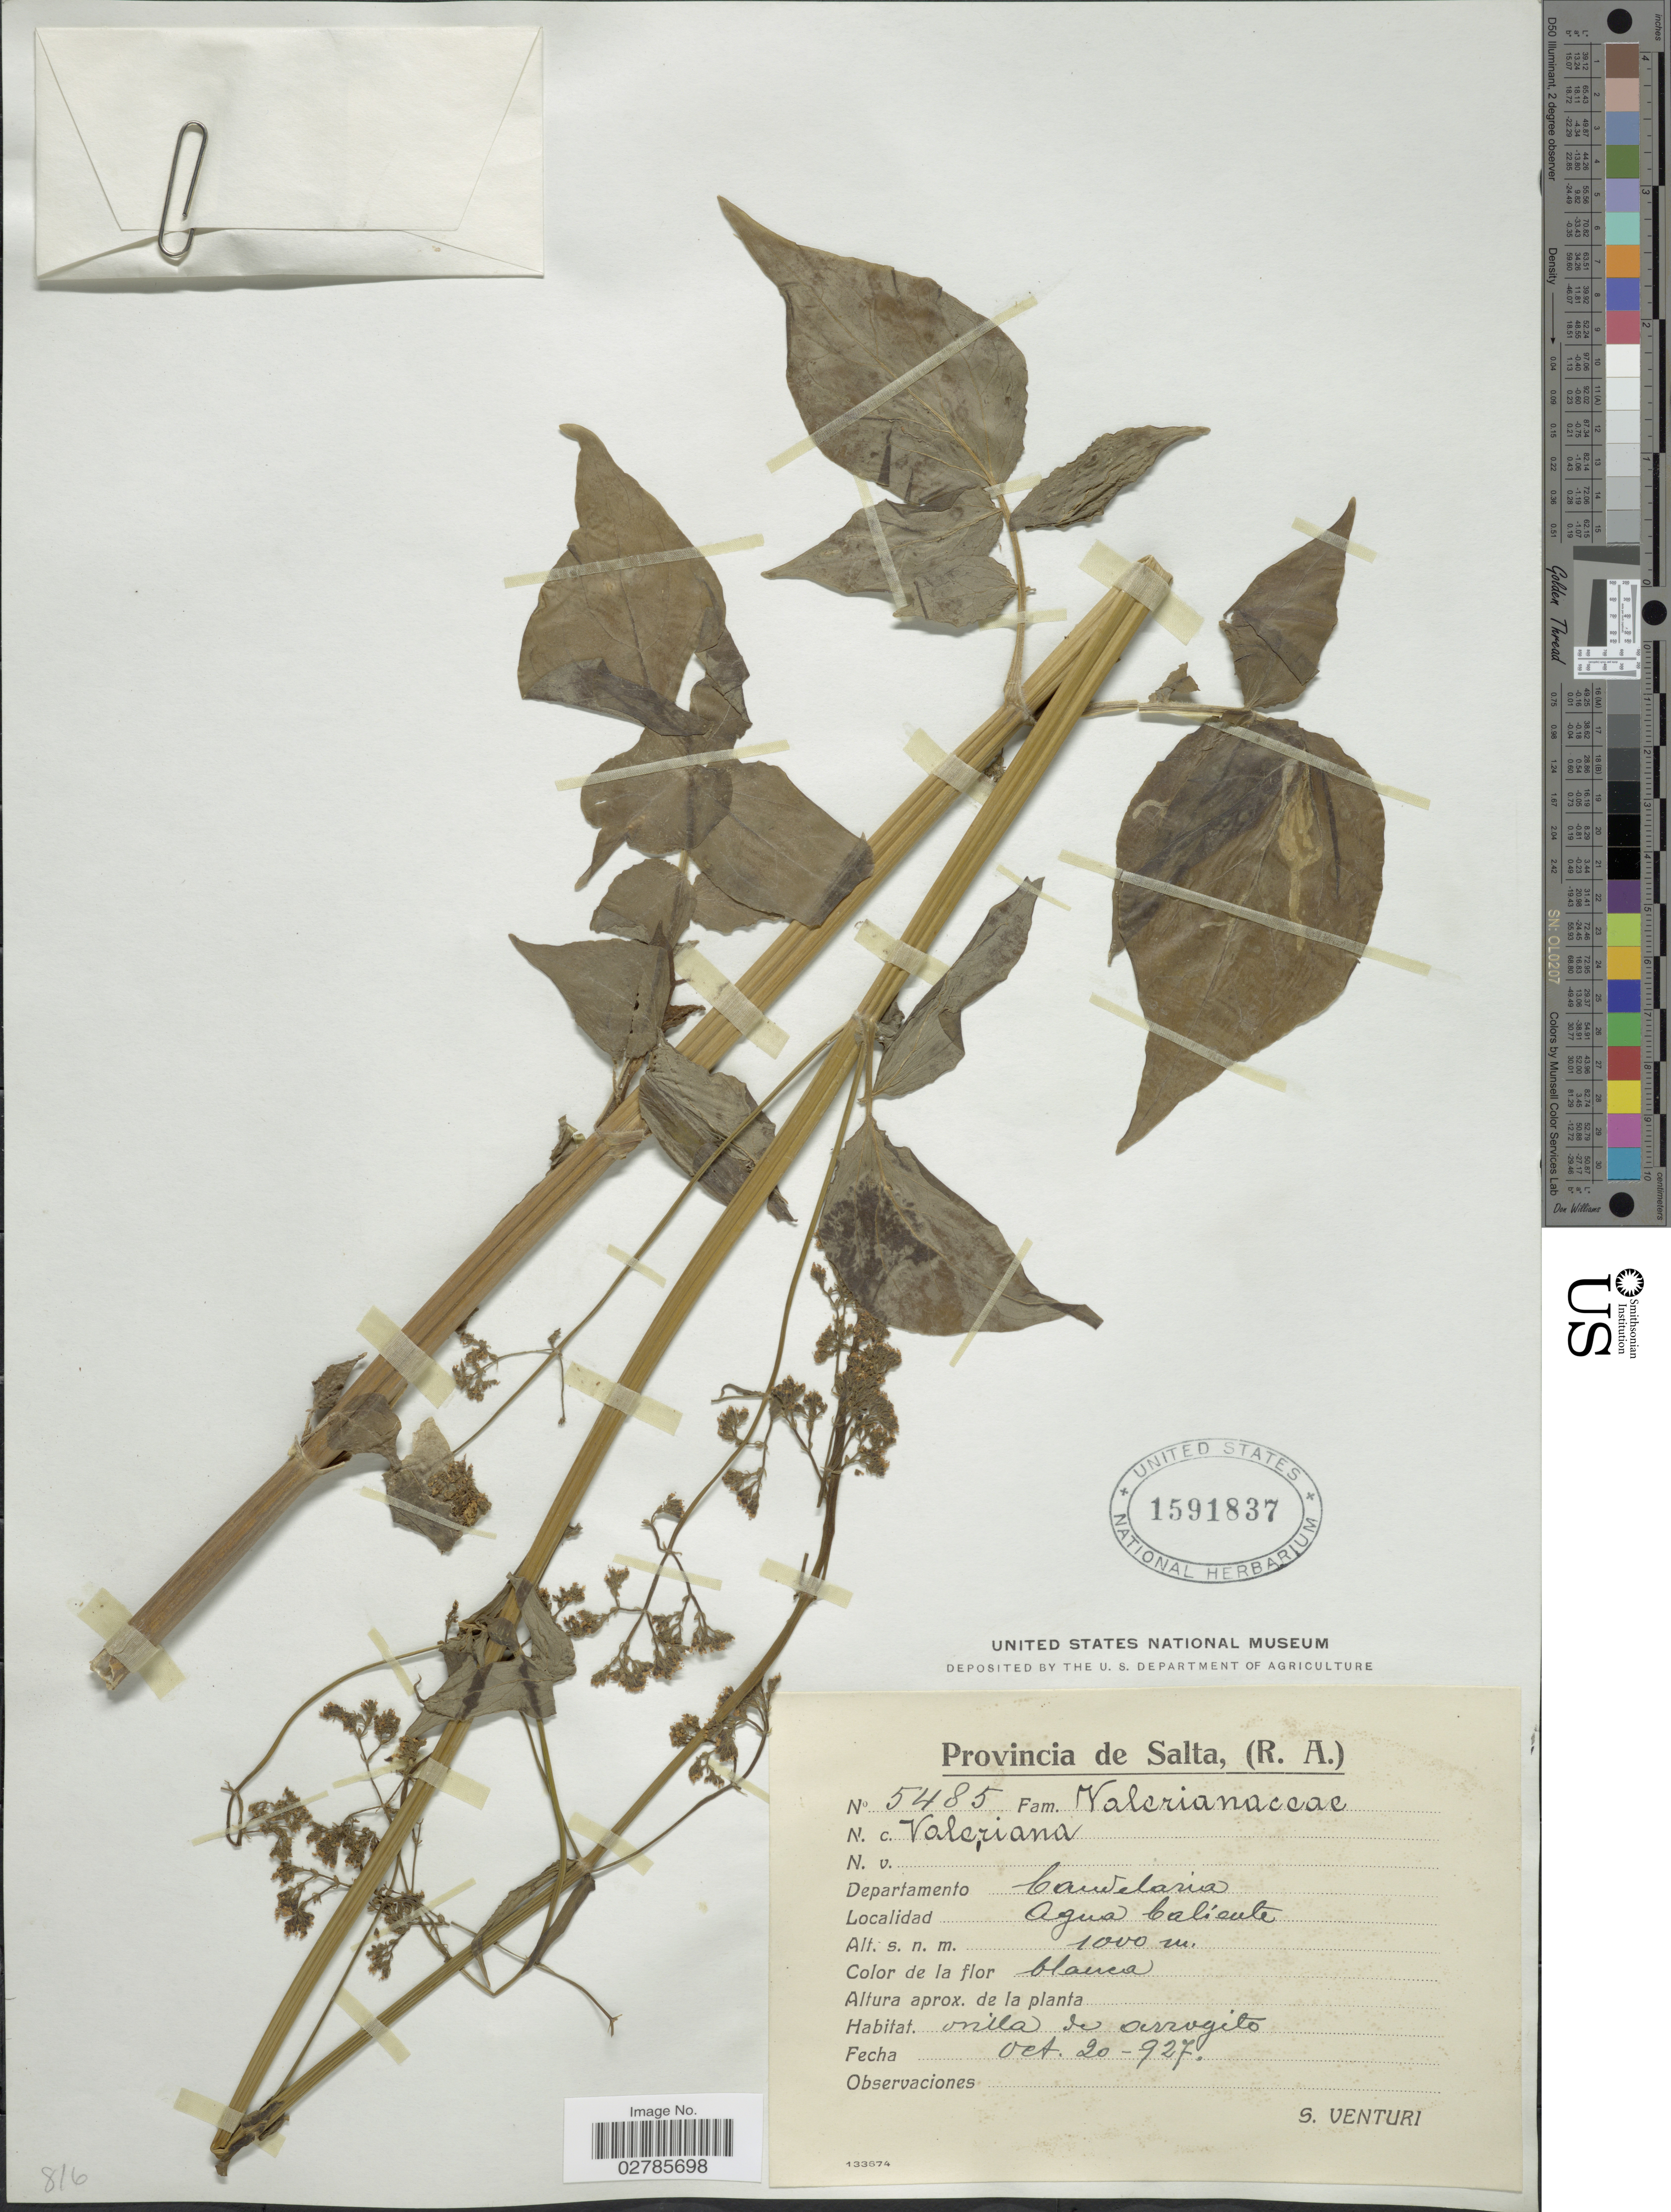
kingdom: Plantae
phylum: Tracheophyta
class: Magnoliopsida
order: Dipsacales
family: Caprifoliaceae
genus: Valeriana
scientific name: Valeriana sp.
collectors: S. Venturi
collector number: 5485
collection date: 1927-10-20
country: Argentina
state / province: Salta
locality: Departamento Candelaria, Agua Caliente.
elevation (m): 1000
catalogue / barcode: US 1591837